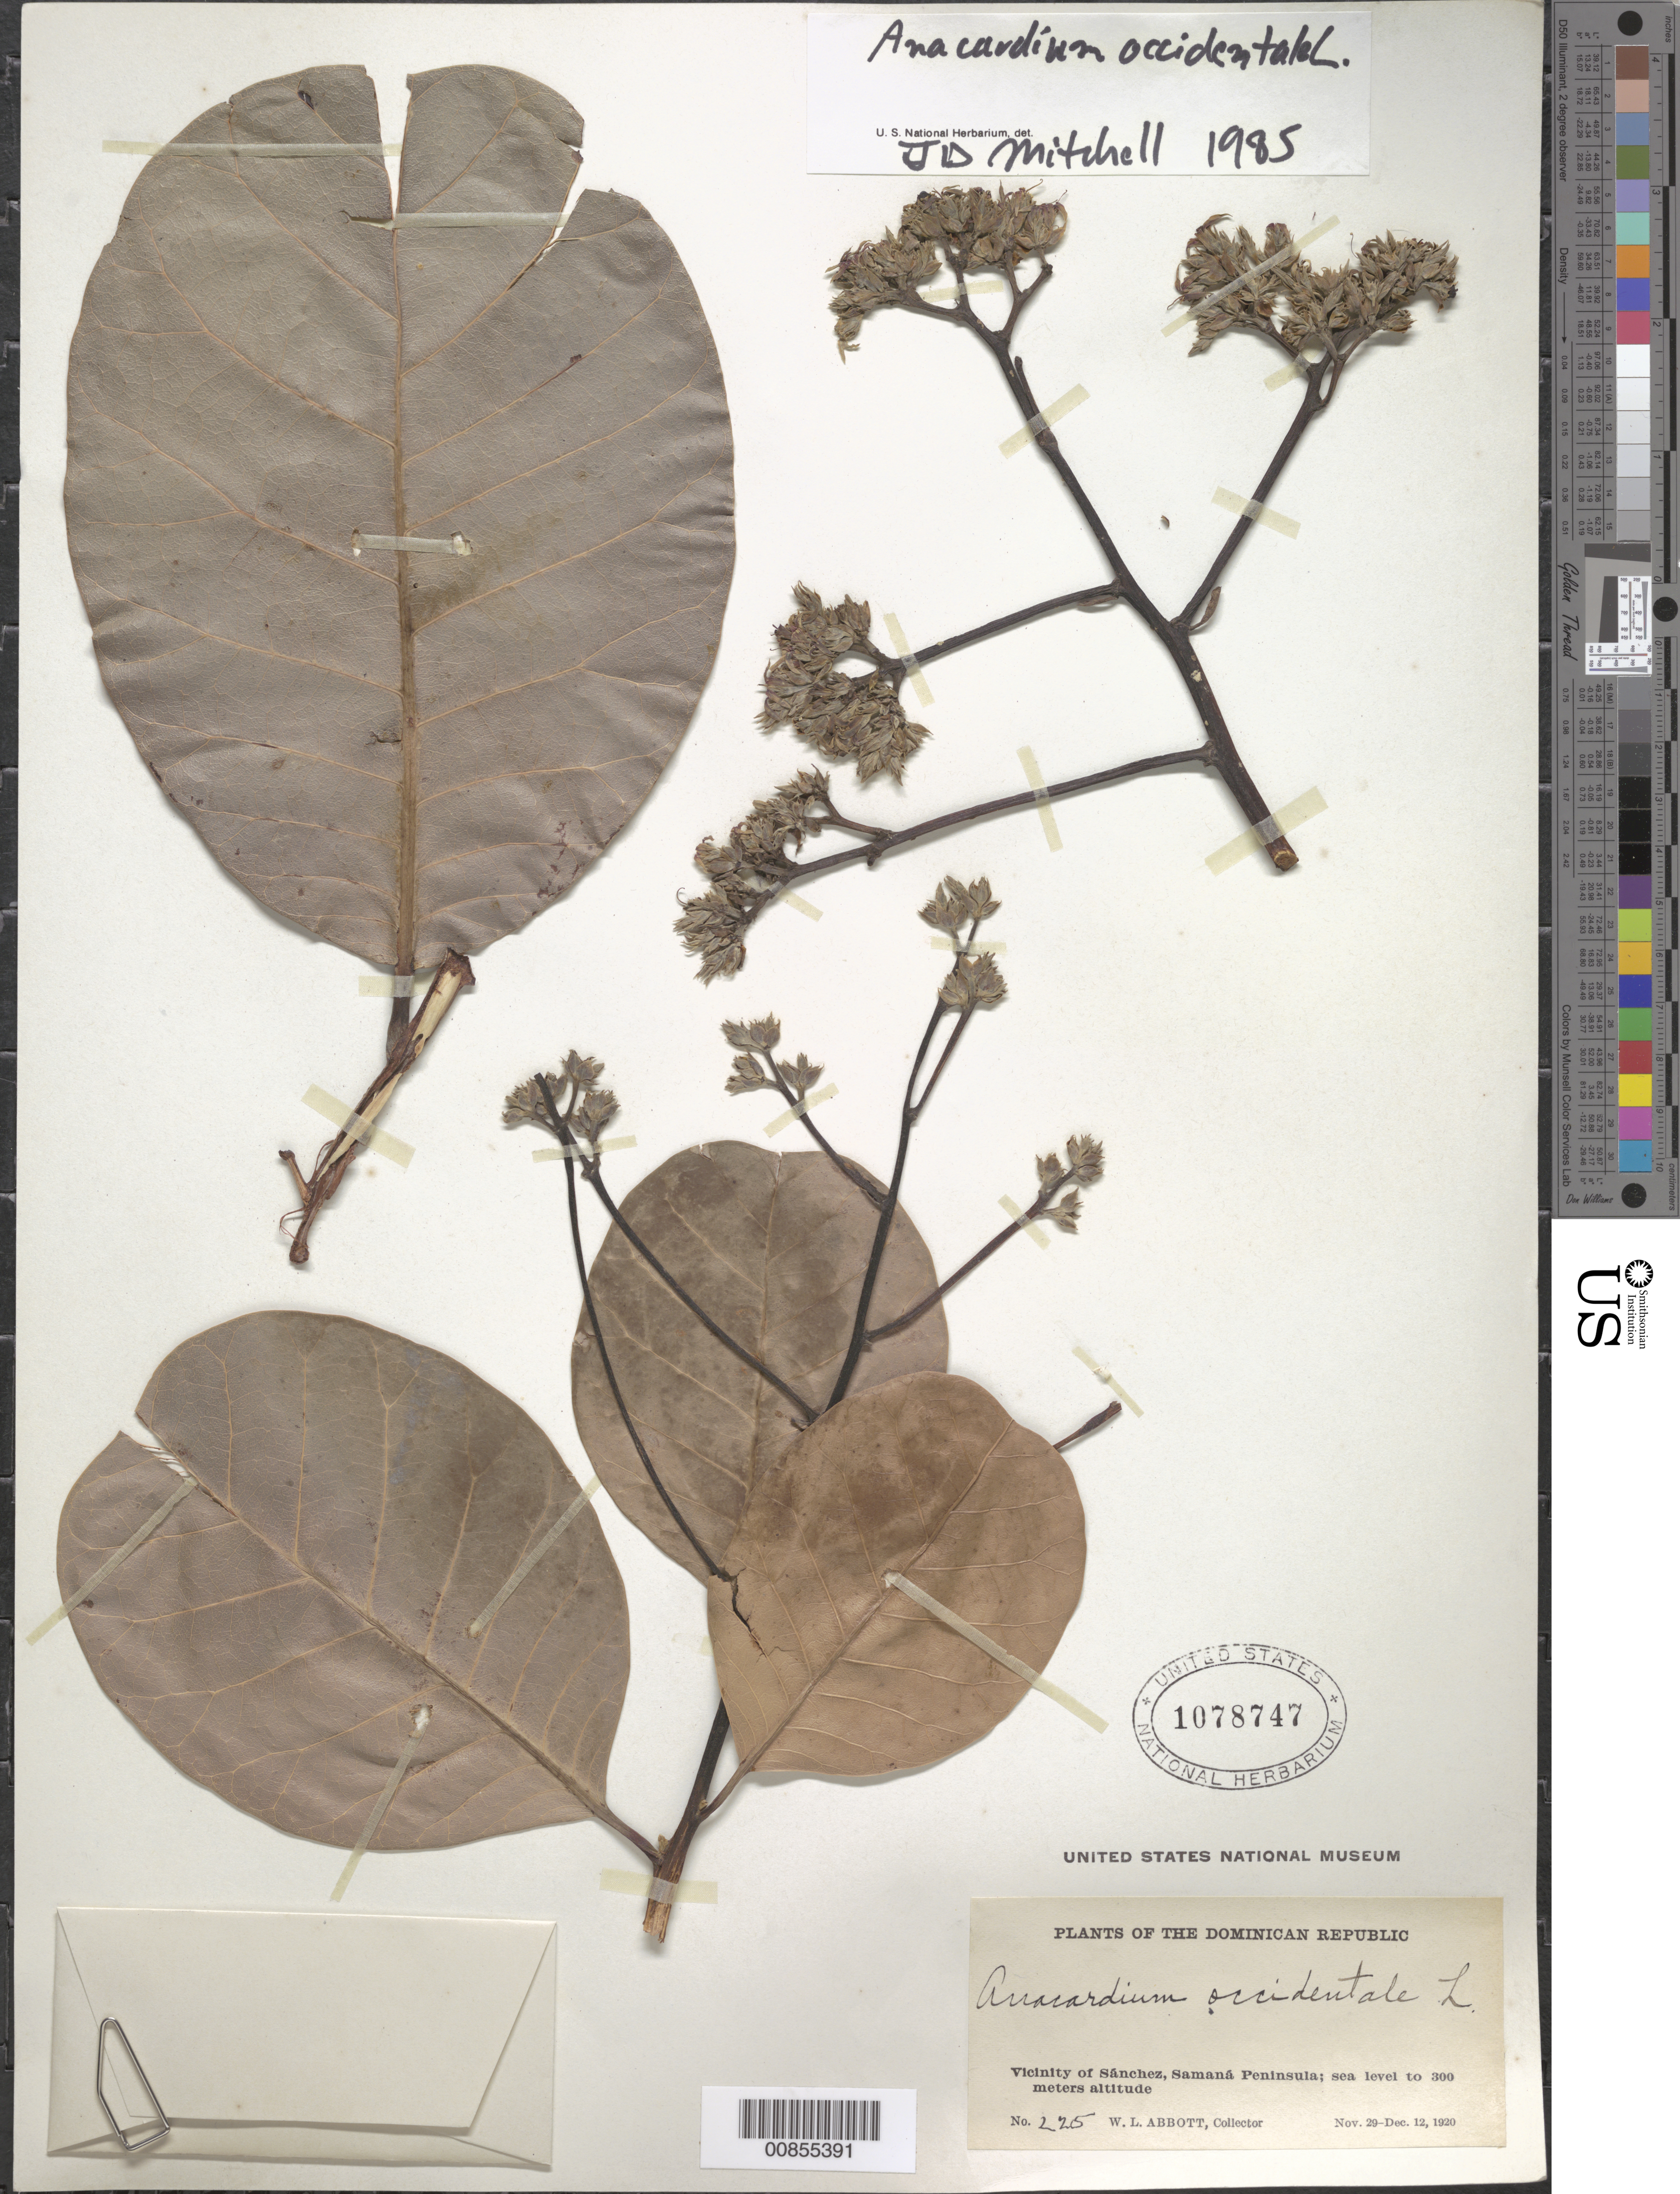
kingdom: Plantae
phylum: Tracheophyta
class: Magnoliopsida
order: Sapindales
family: Anacardiaceae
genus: Anacardium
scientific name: Anacardium occidentale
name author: L.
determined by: Mitchell, John D.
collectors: W. L. Abbott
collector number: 225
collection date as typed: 29 Nov 1920 to 12 Dec 1920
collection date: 1920-11-29/1920-12-12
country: Dominican Republic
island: Hispaniola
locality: Vicinity of Sánchez, Samaná Peninsula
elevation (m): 0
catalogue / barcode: US 1078747